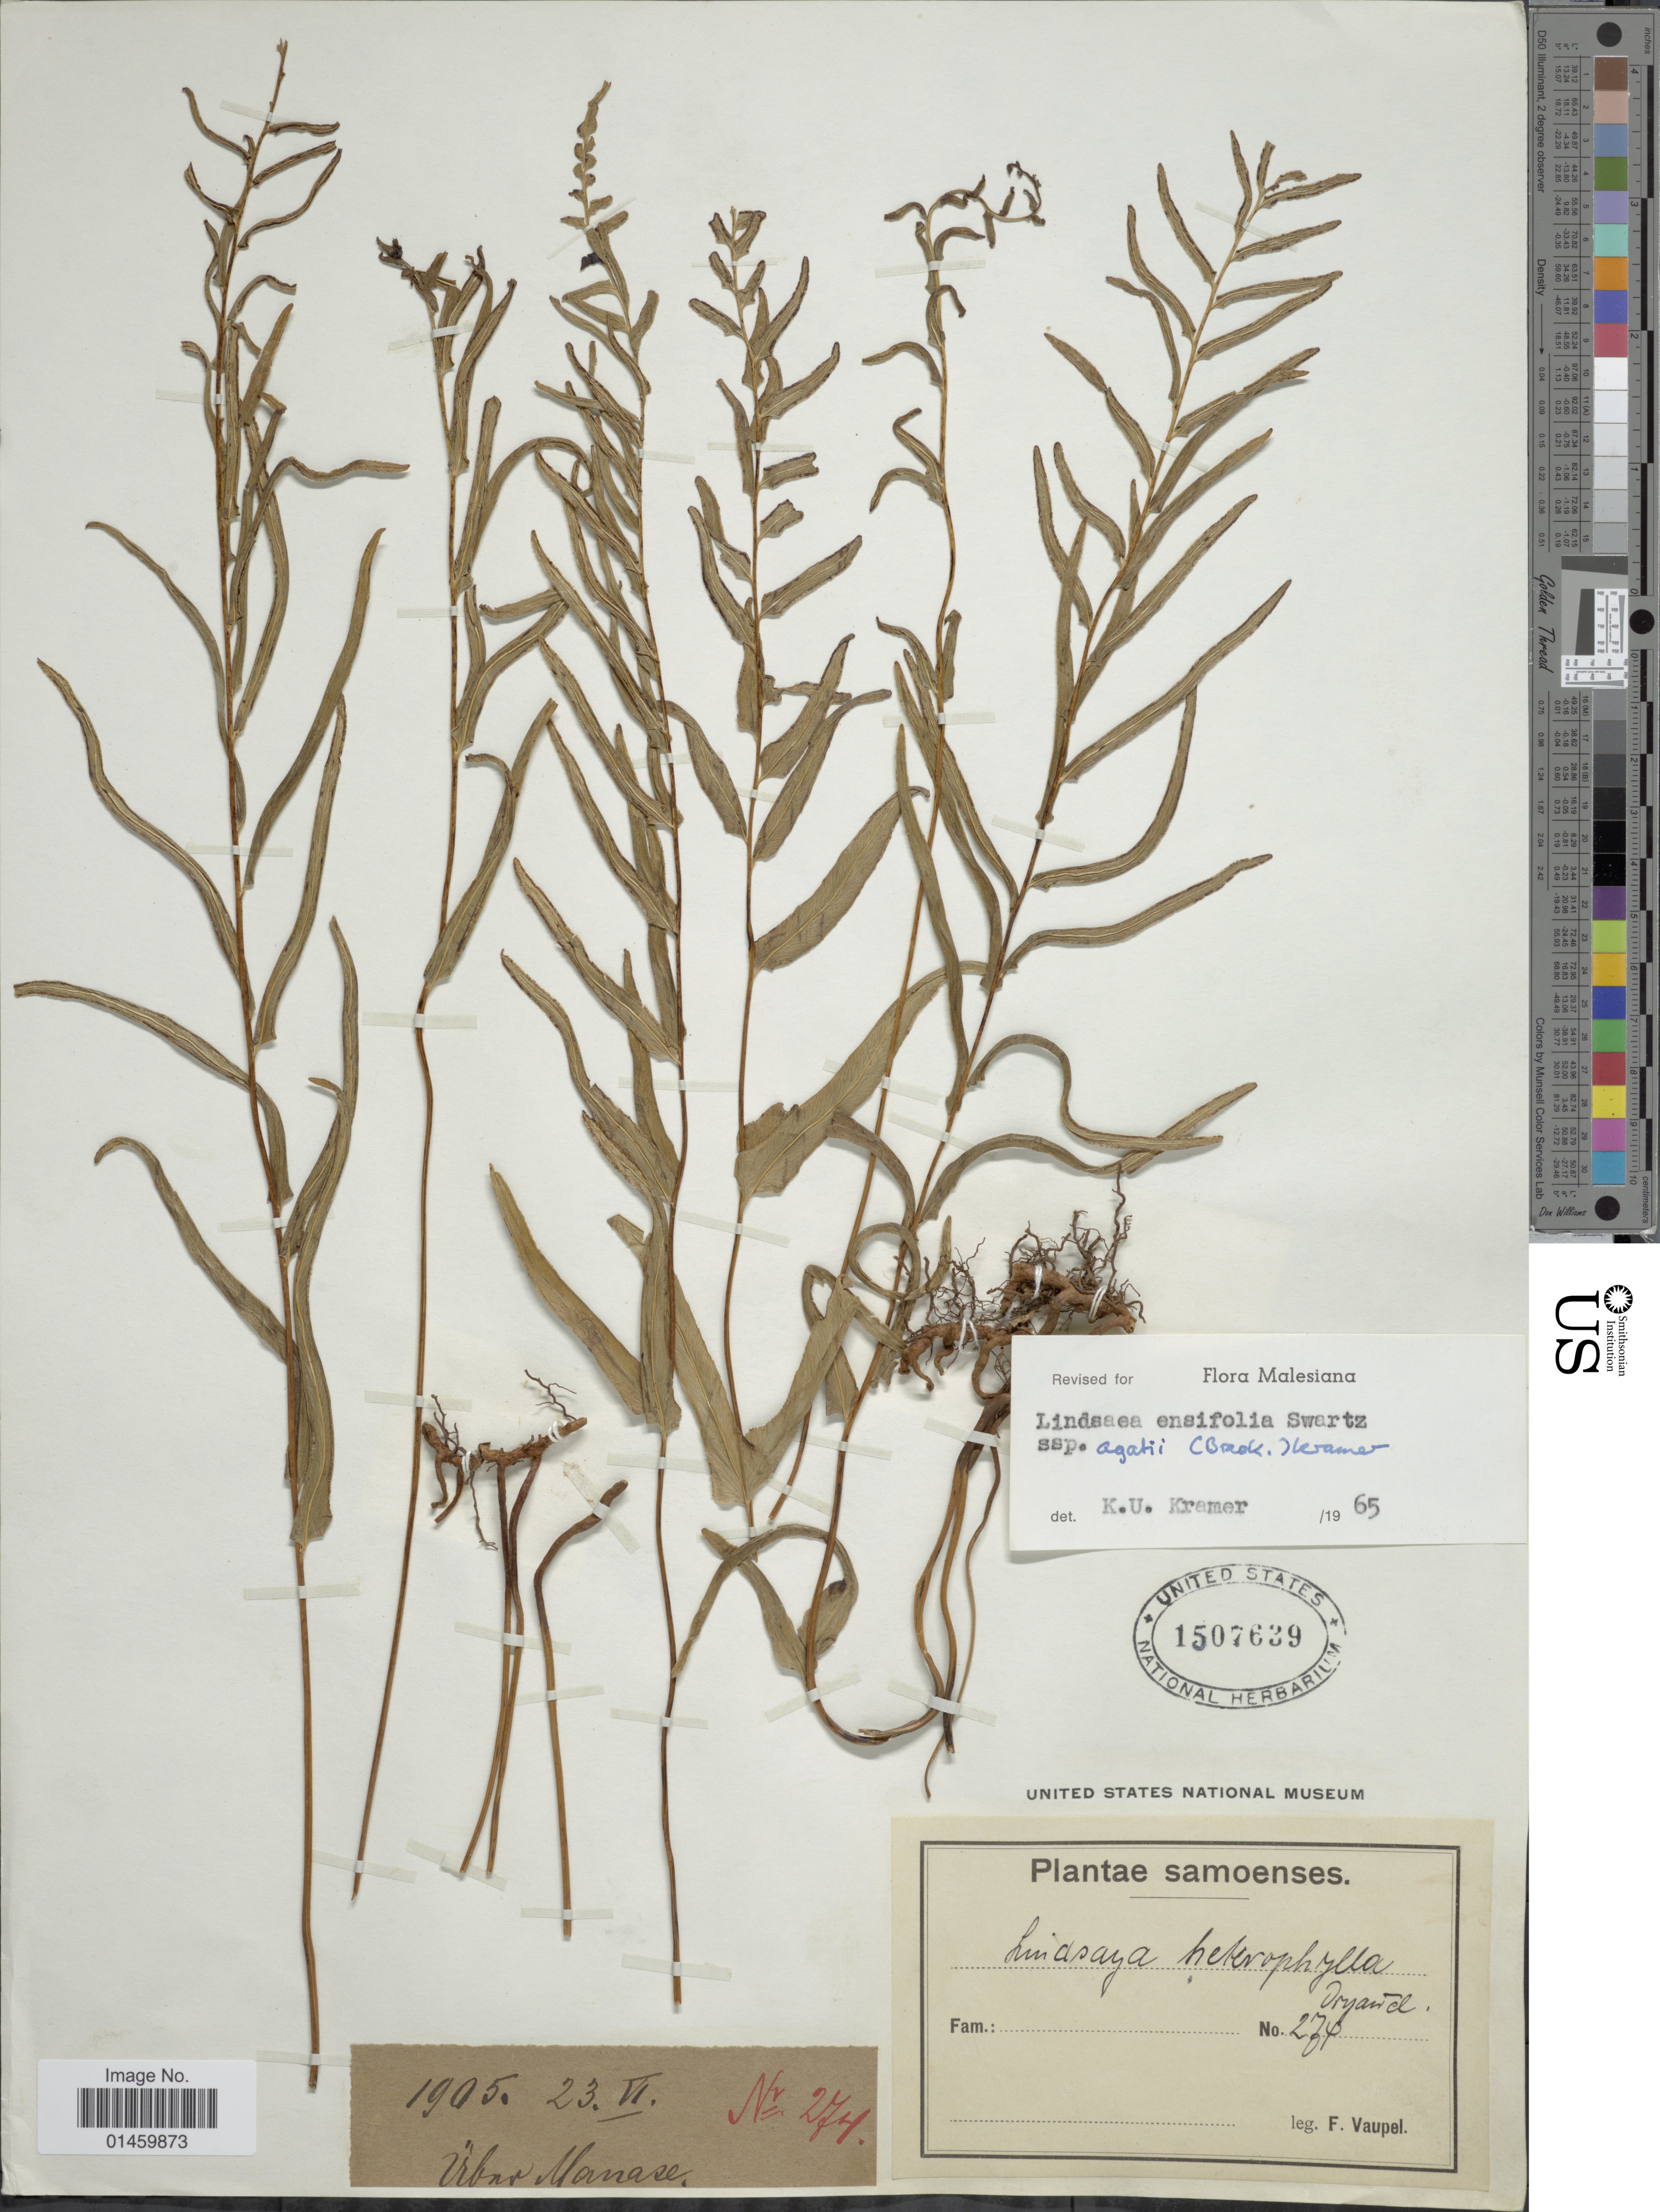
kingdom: Plantae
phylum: Tracheophyta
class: Polypodiopsida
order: Polypodiales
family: Lindsaeaceae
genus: Lindsaea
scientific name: Lindsaea ensifolia subsp. agatii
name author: (Brack.) K.U. Kramer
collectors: F. Vaupel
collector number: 270*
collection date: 1905-06-23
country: Samoa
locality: Plantae samoenses. Ubao Manase. [interpreted]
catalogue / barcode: US 1507639